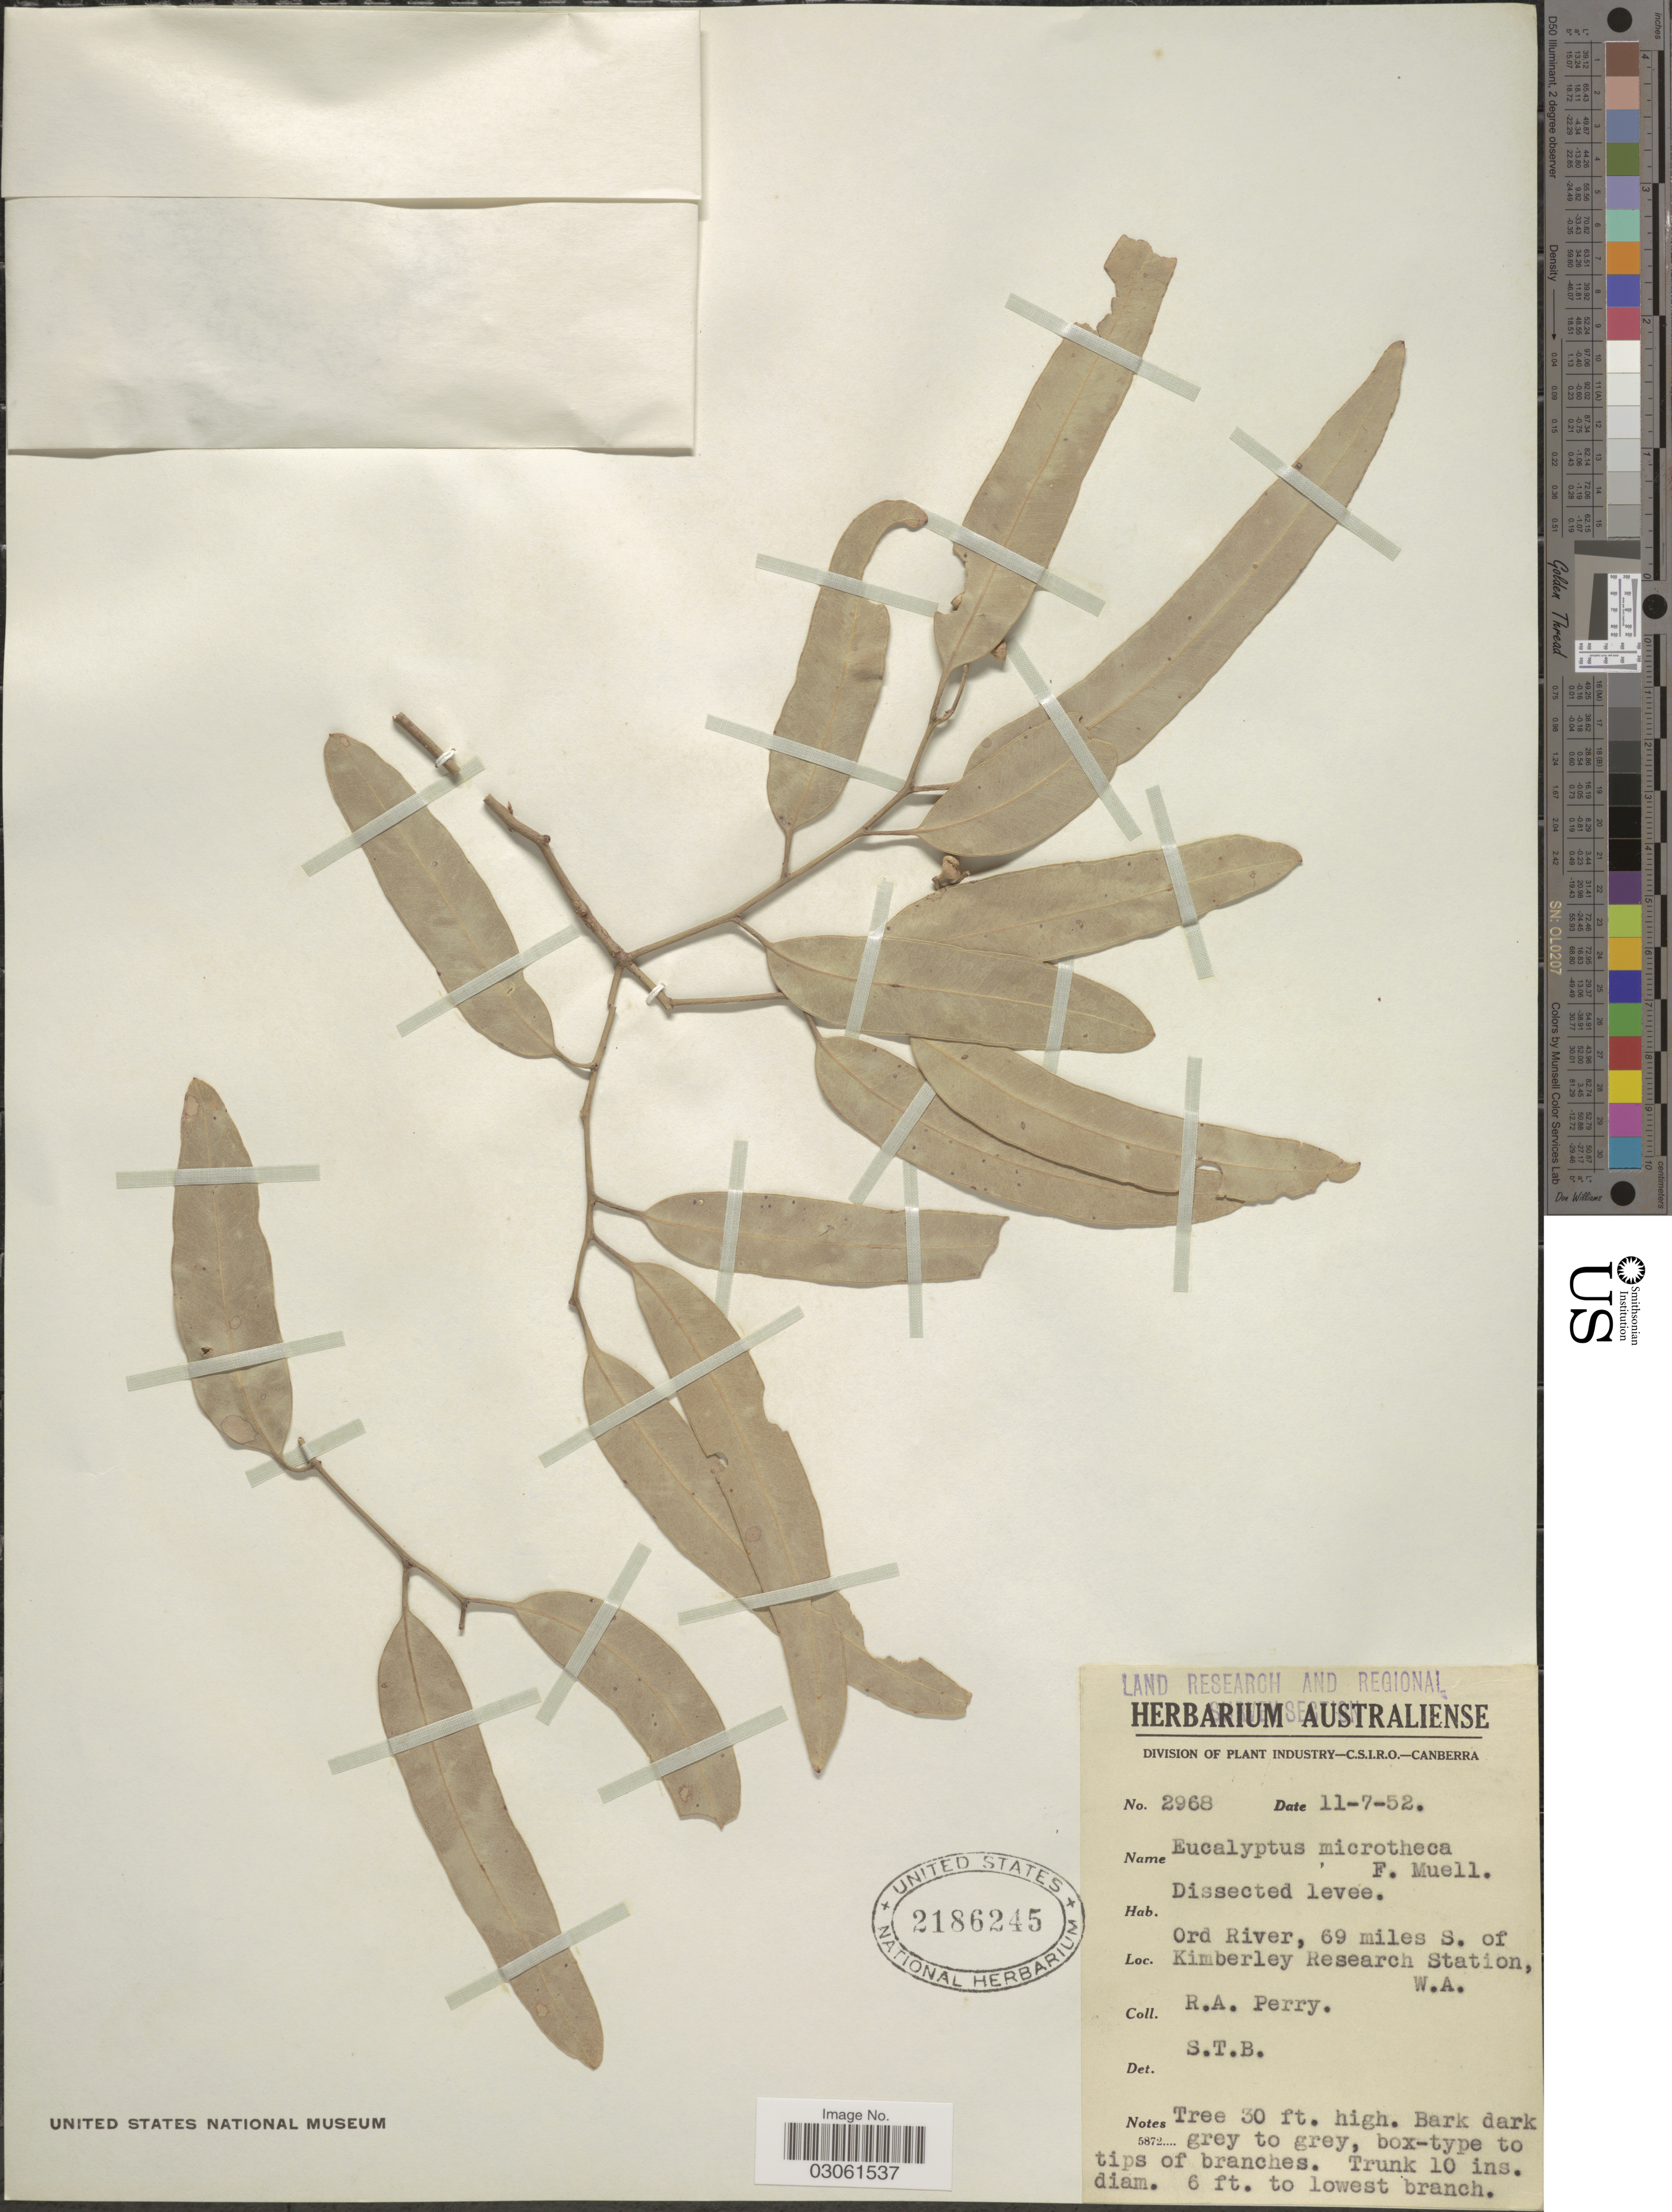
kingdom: Plantae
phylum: Tracheophyta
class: Magnoliopsida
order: Myrtales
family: Myrtaceae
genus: Eucalyptus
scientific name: Eucalyptus microtheca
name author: F. Muell.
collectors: Perry, R. A.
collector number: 2968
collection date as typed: Transcribed d/m/y: 11/7/52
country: Australia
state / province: Western Australia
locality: Ord River, 69 miles S. of Kimberley Research Station, W. A.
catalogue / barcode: US 2186245